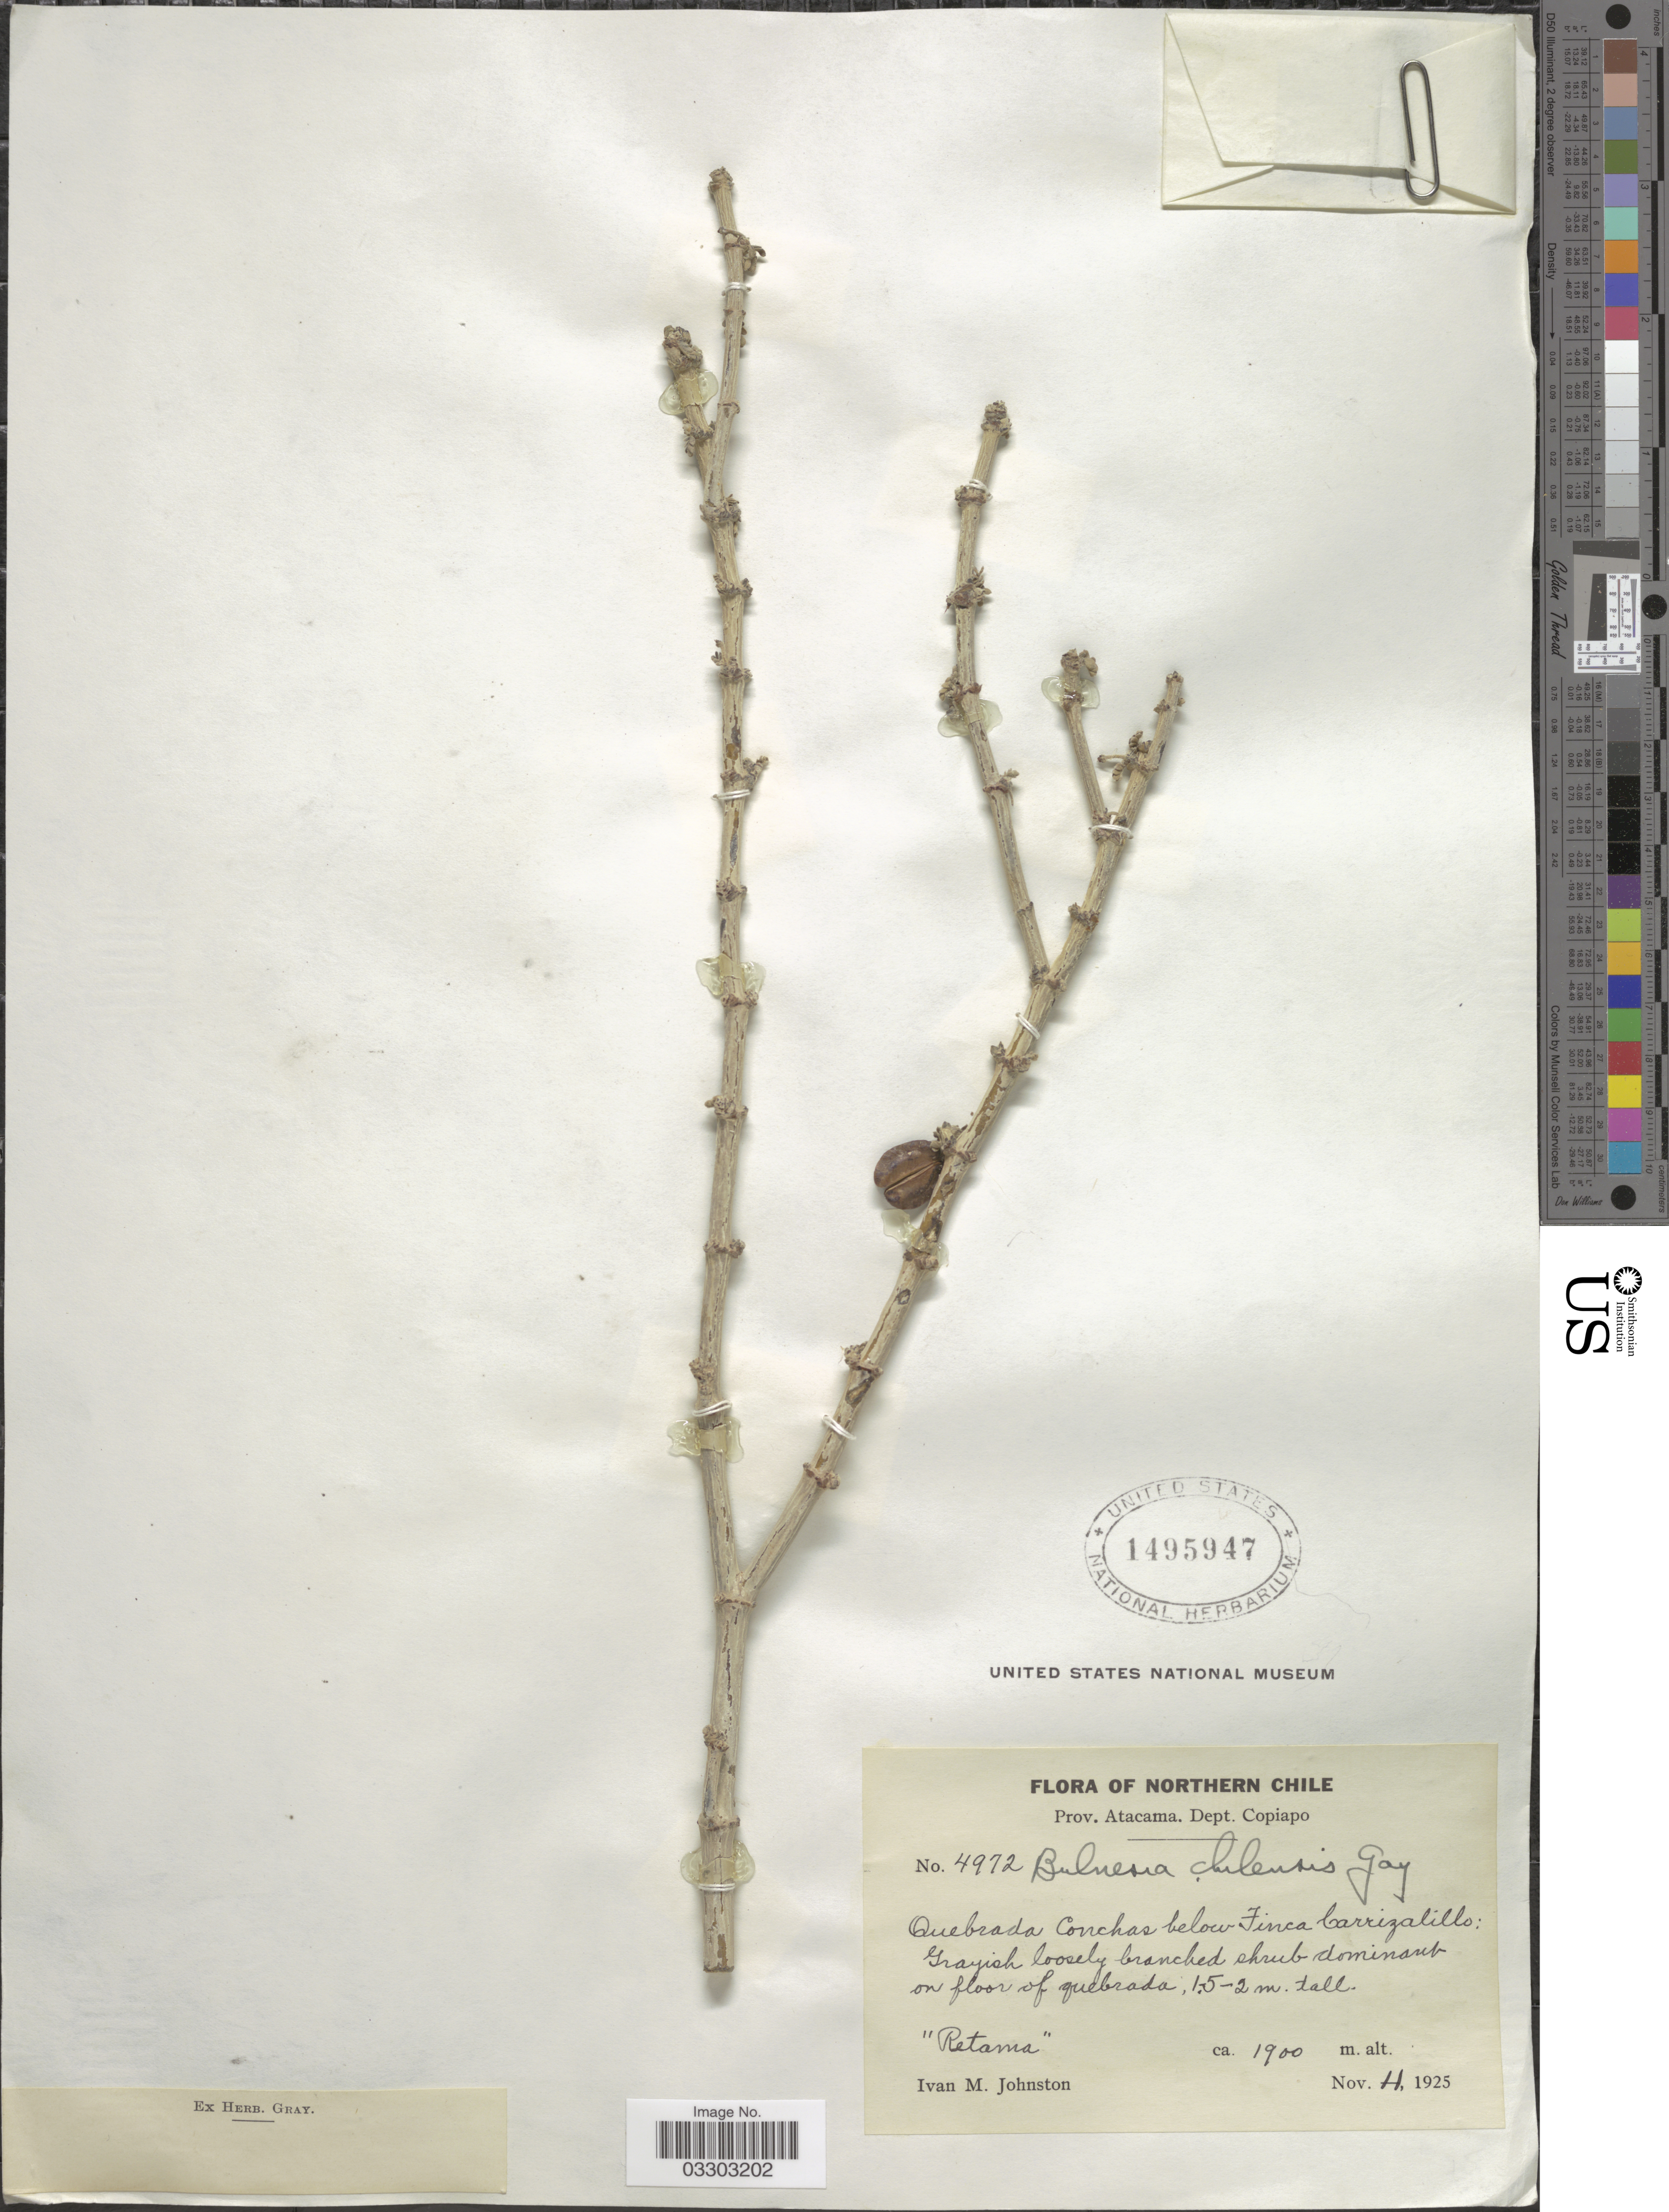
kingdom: Plantae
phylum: Tracheophyta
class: Magnoliopsida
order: Zygophyllales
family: Zygophyllaceae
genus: Bulnesia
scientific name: Bulnesia chilensis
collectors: I.M. Johnston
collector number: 4972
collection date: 1925-11-11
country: Chile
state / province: Atacama (III)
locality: Northern Chile. Dept. Copiapo. Quebrada Conchas below Finca Carrizalillo.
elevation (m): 1900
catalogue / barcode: US 1495947